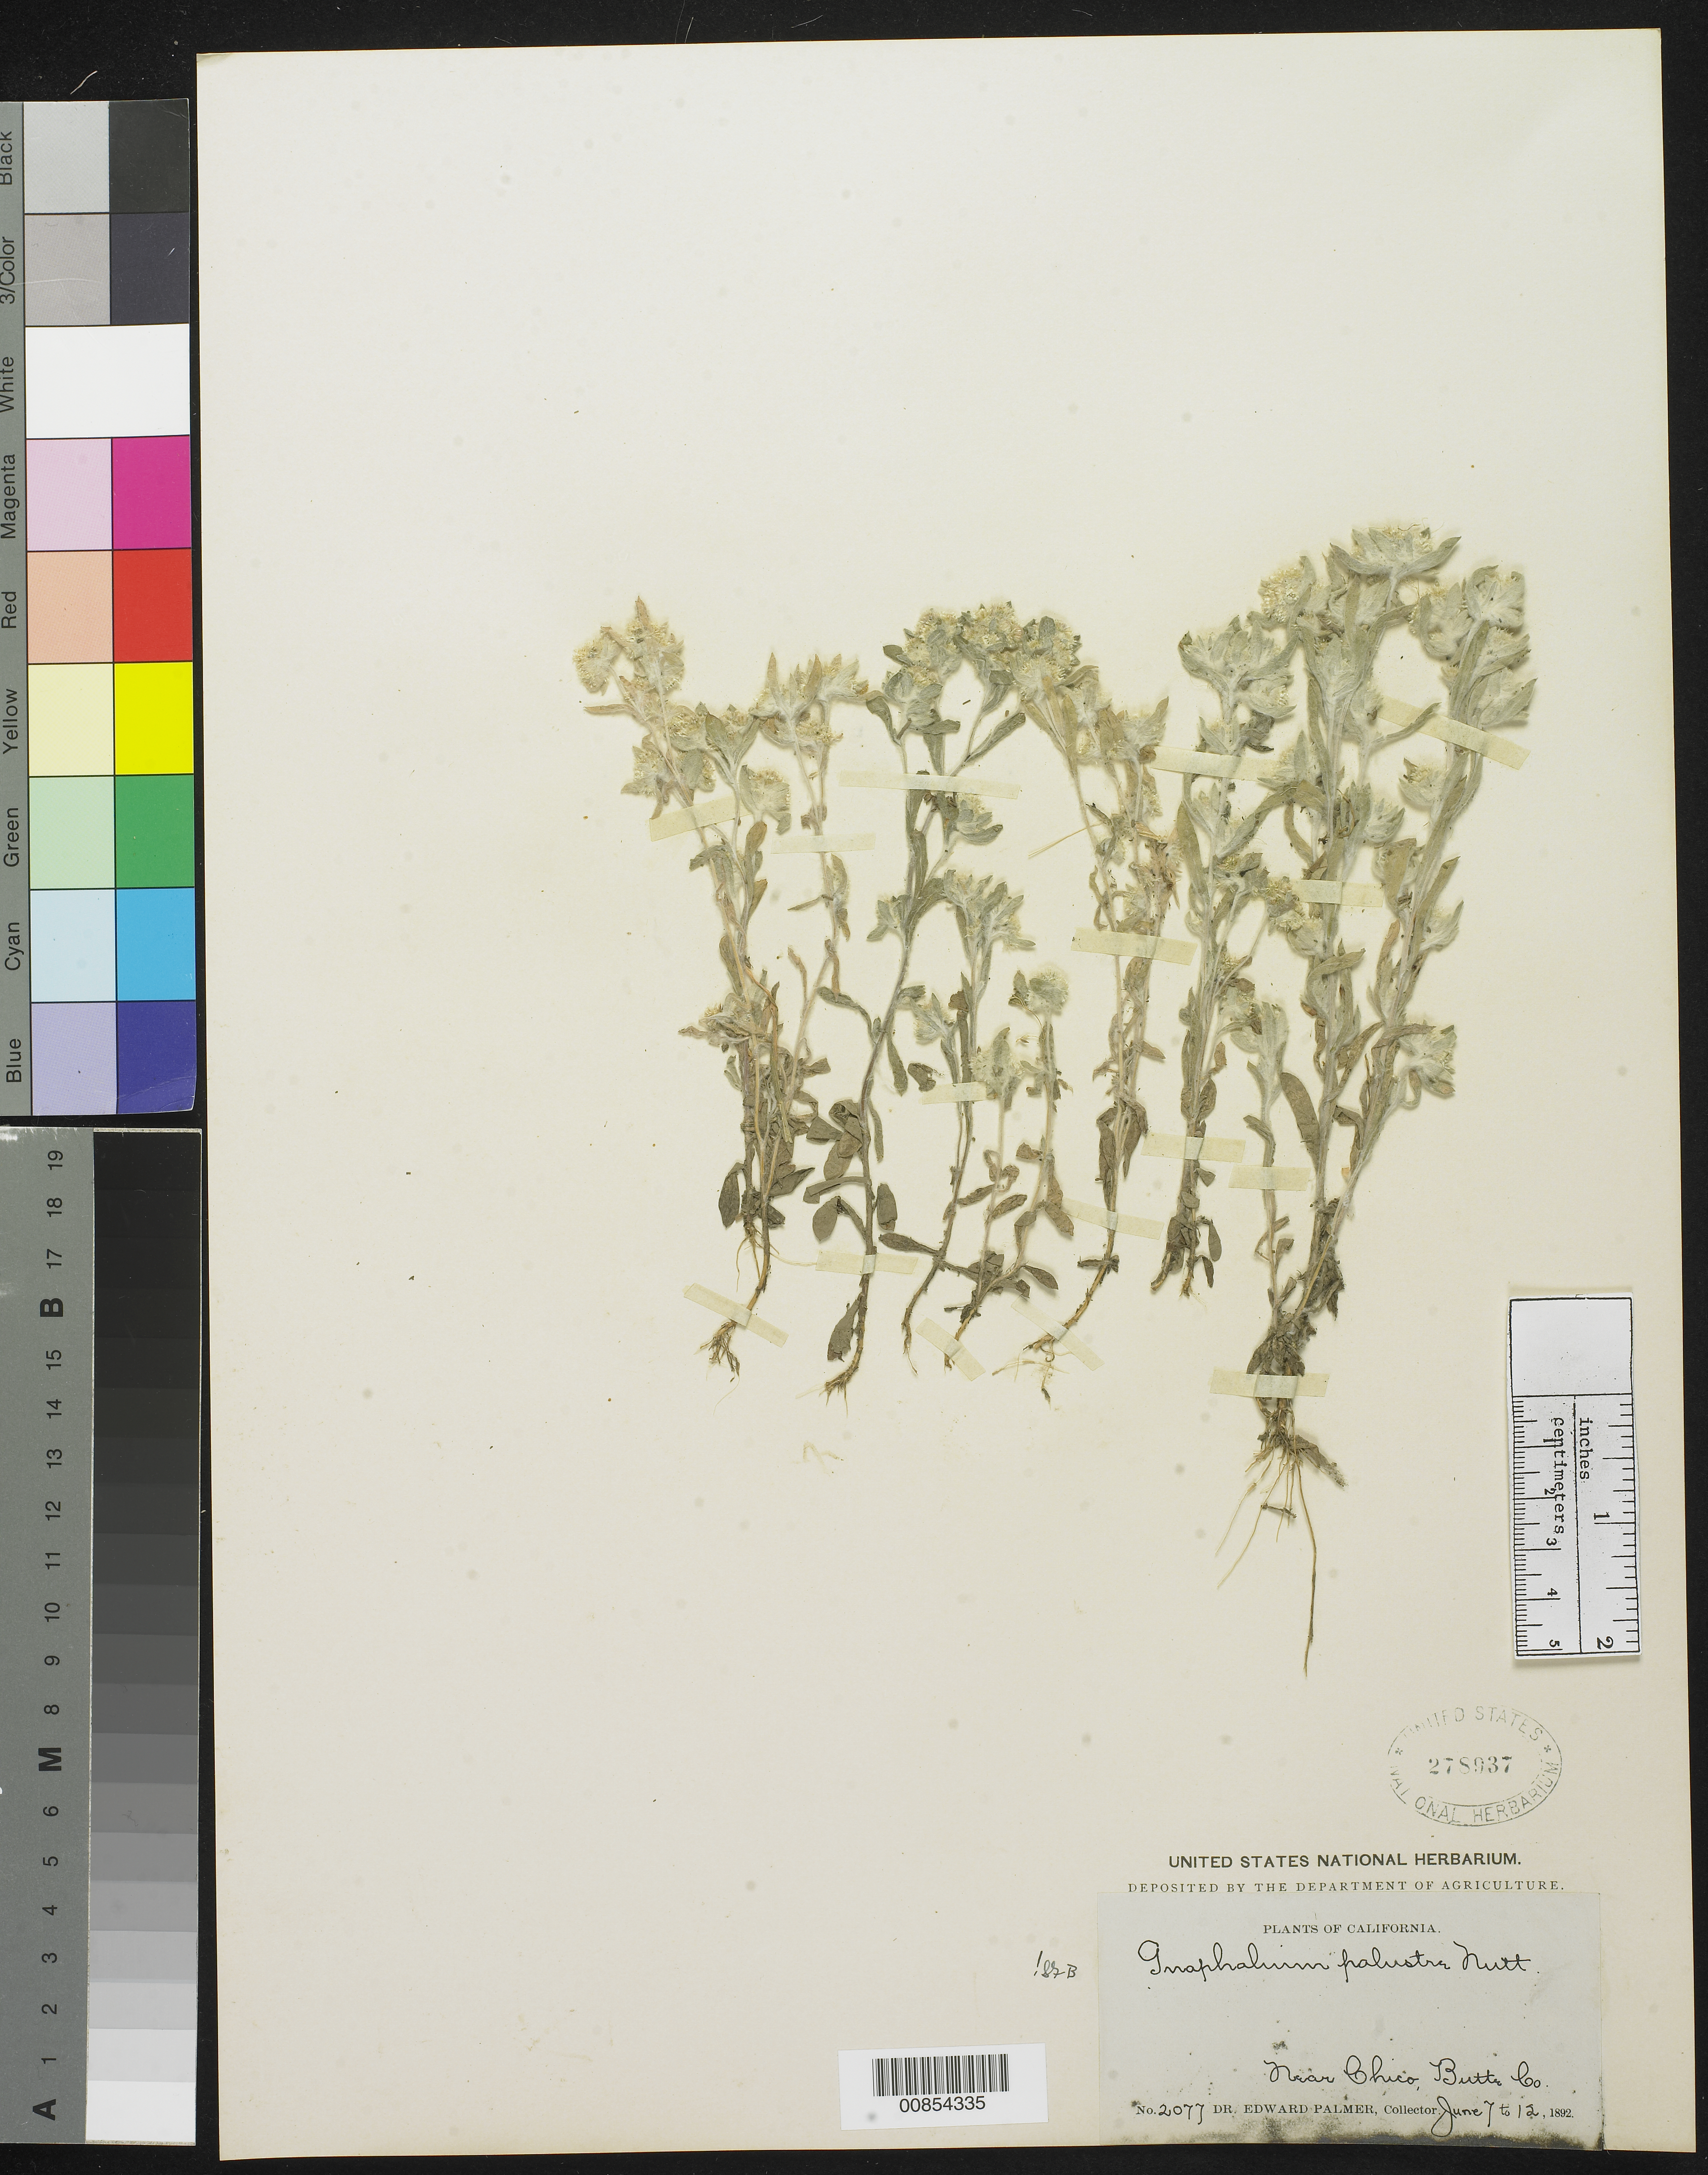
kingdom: Plantae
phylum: Tracheophyta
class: Magnoliopsida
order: Asterales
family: Asteraceae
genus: Gnaphalium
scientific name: Gnaphalium palustre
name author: Nutt.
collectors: E. Palmer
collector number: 2077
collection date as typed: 07 Jun 1892 to 12 Jun 1892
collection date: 1892-06-07/1892-06-12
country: United States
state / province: California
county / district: Butte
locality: Near Chico, Butte County, California.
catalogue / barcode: US 278937